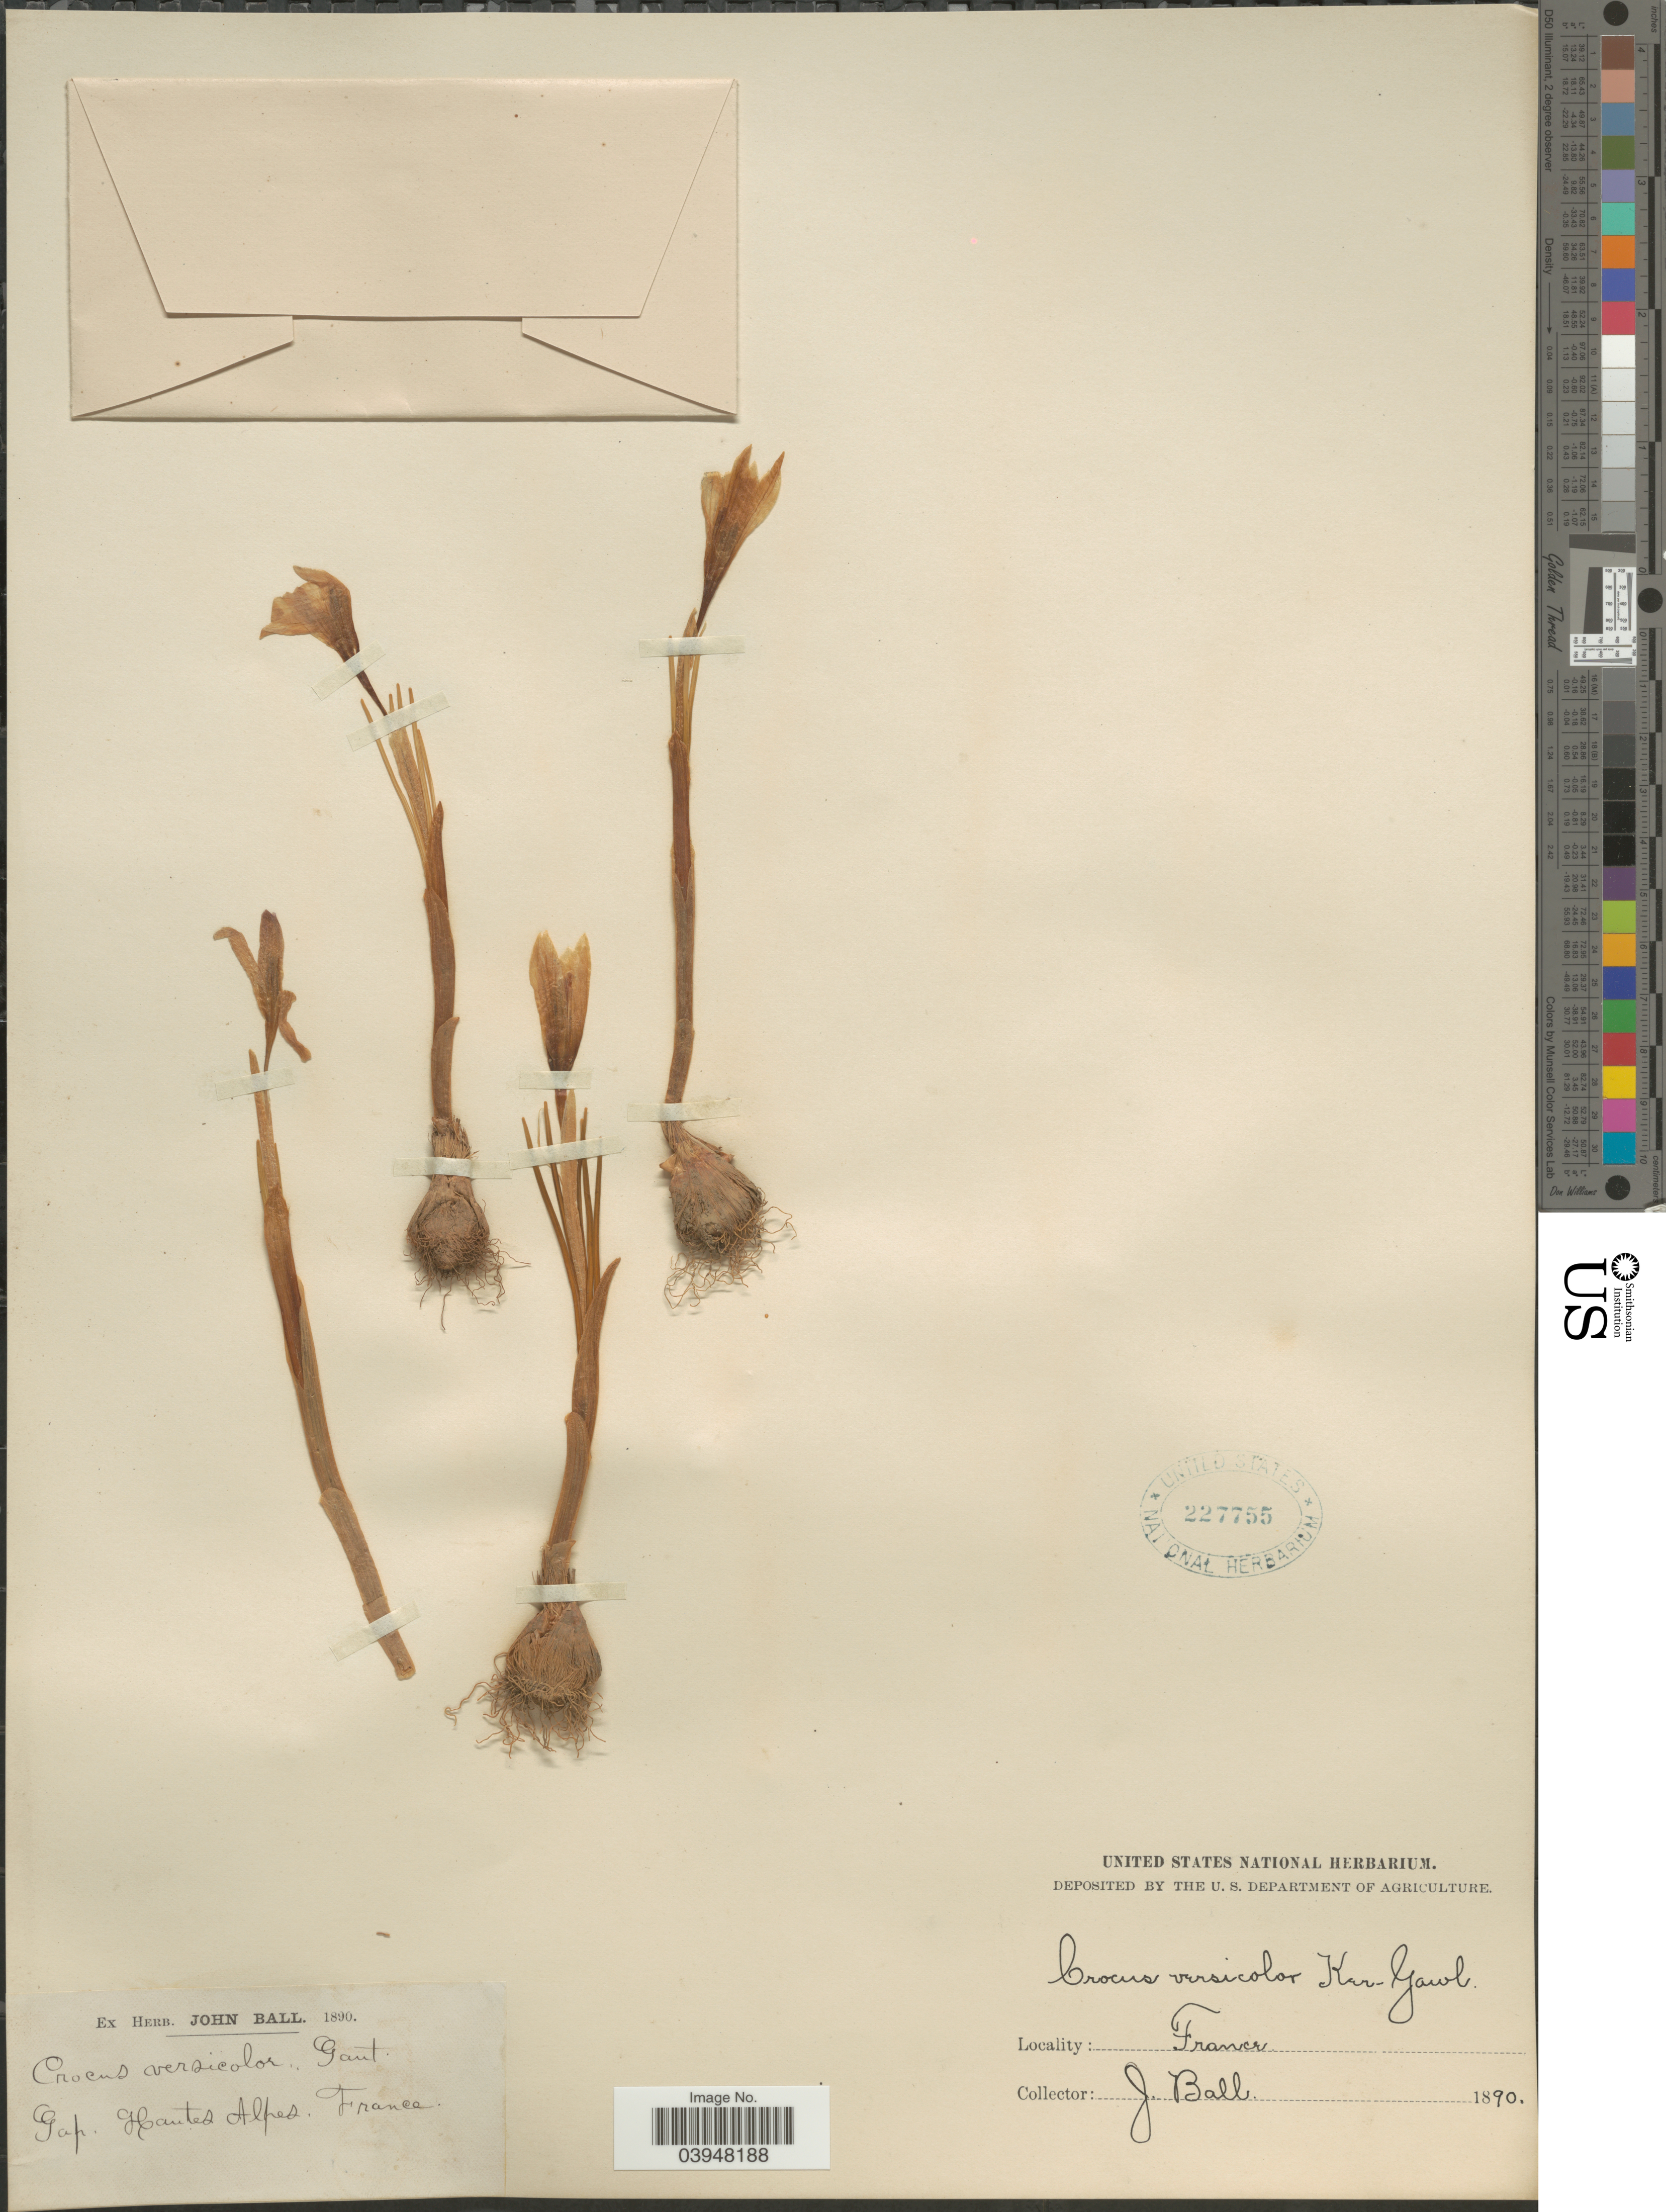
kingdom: Plantae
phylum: Tracheophyta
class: Liliopsida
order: Asparagales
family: Iridaceae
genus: Crocus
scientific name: Crocus versicolor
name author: Ker Gawl.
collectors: J. Ball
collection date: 1890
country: France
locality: Gap. Hautes Alpes.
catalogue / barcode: US 227755